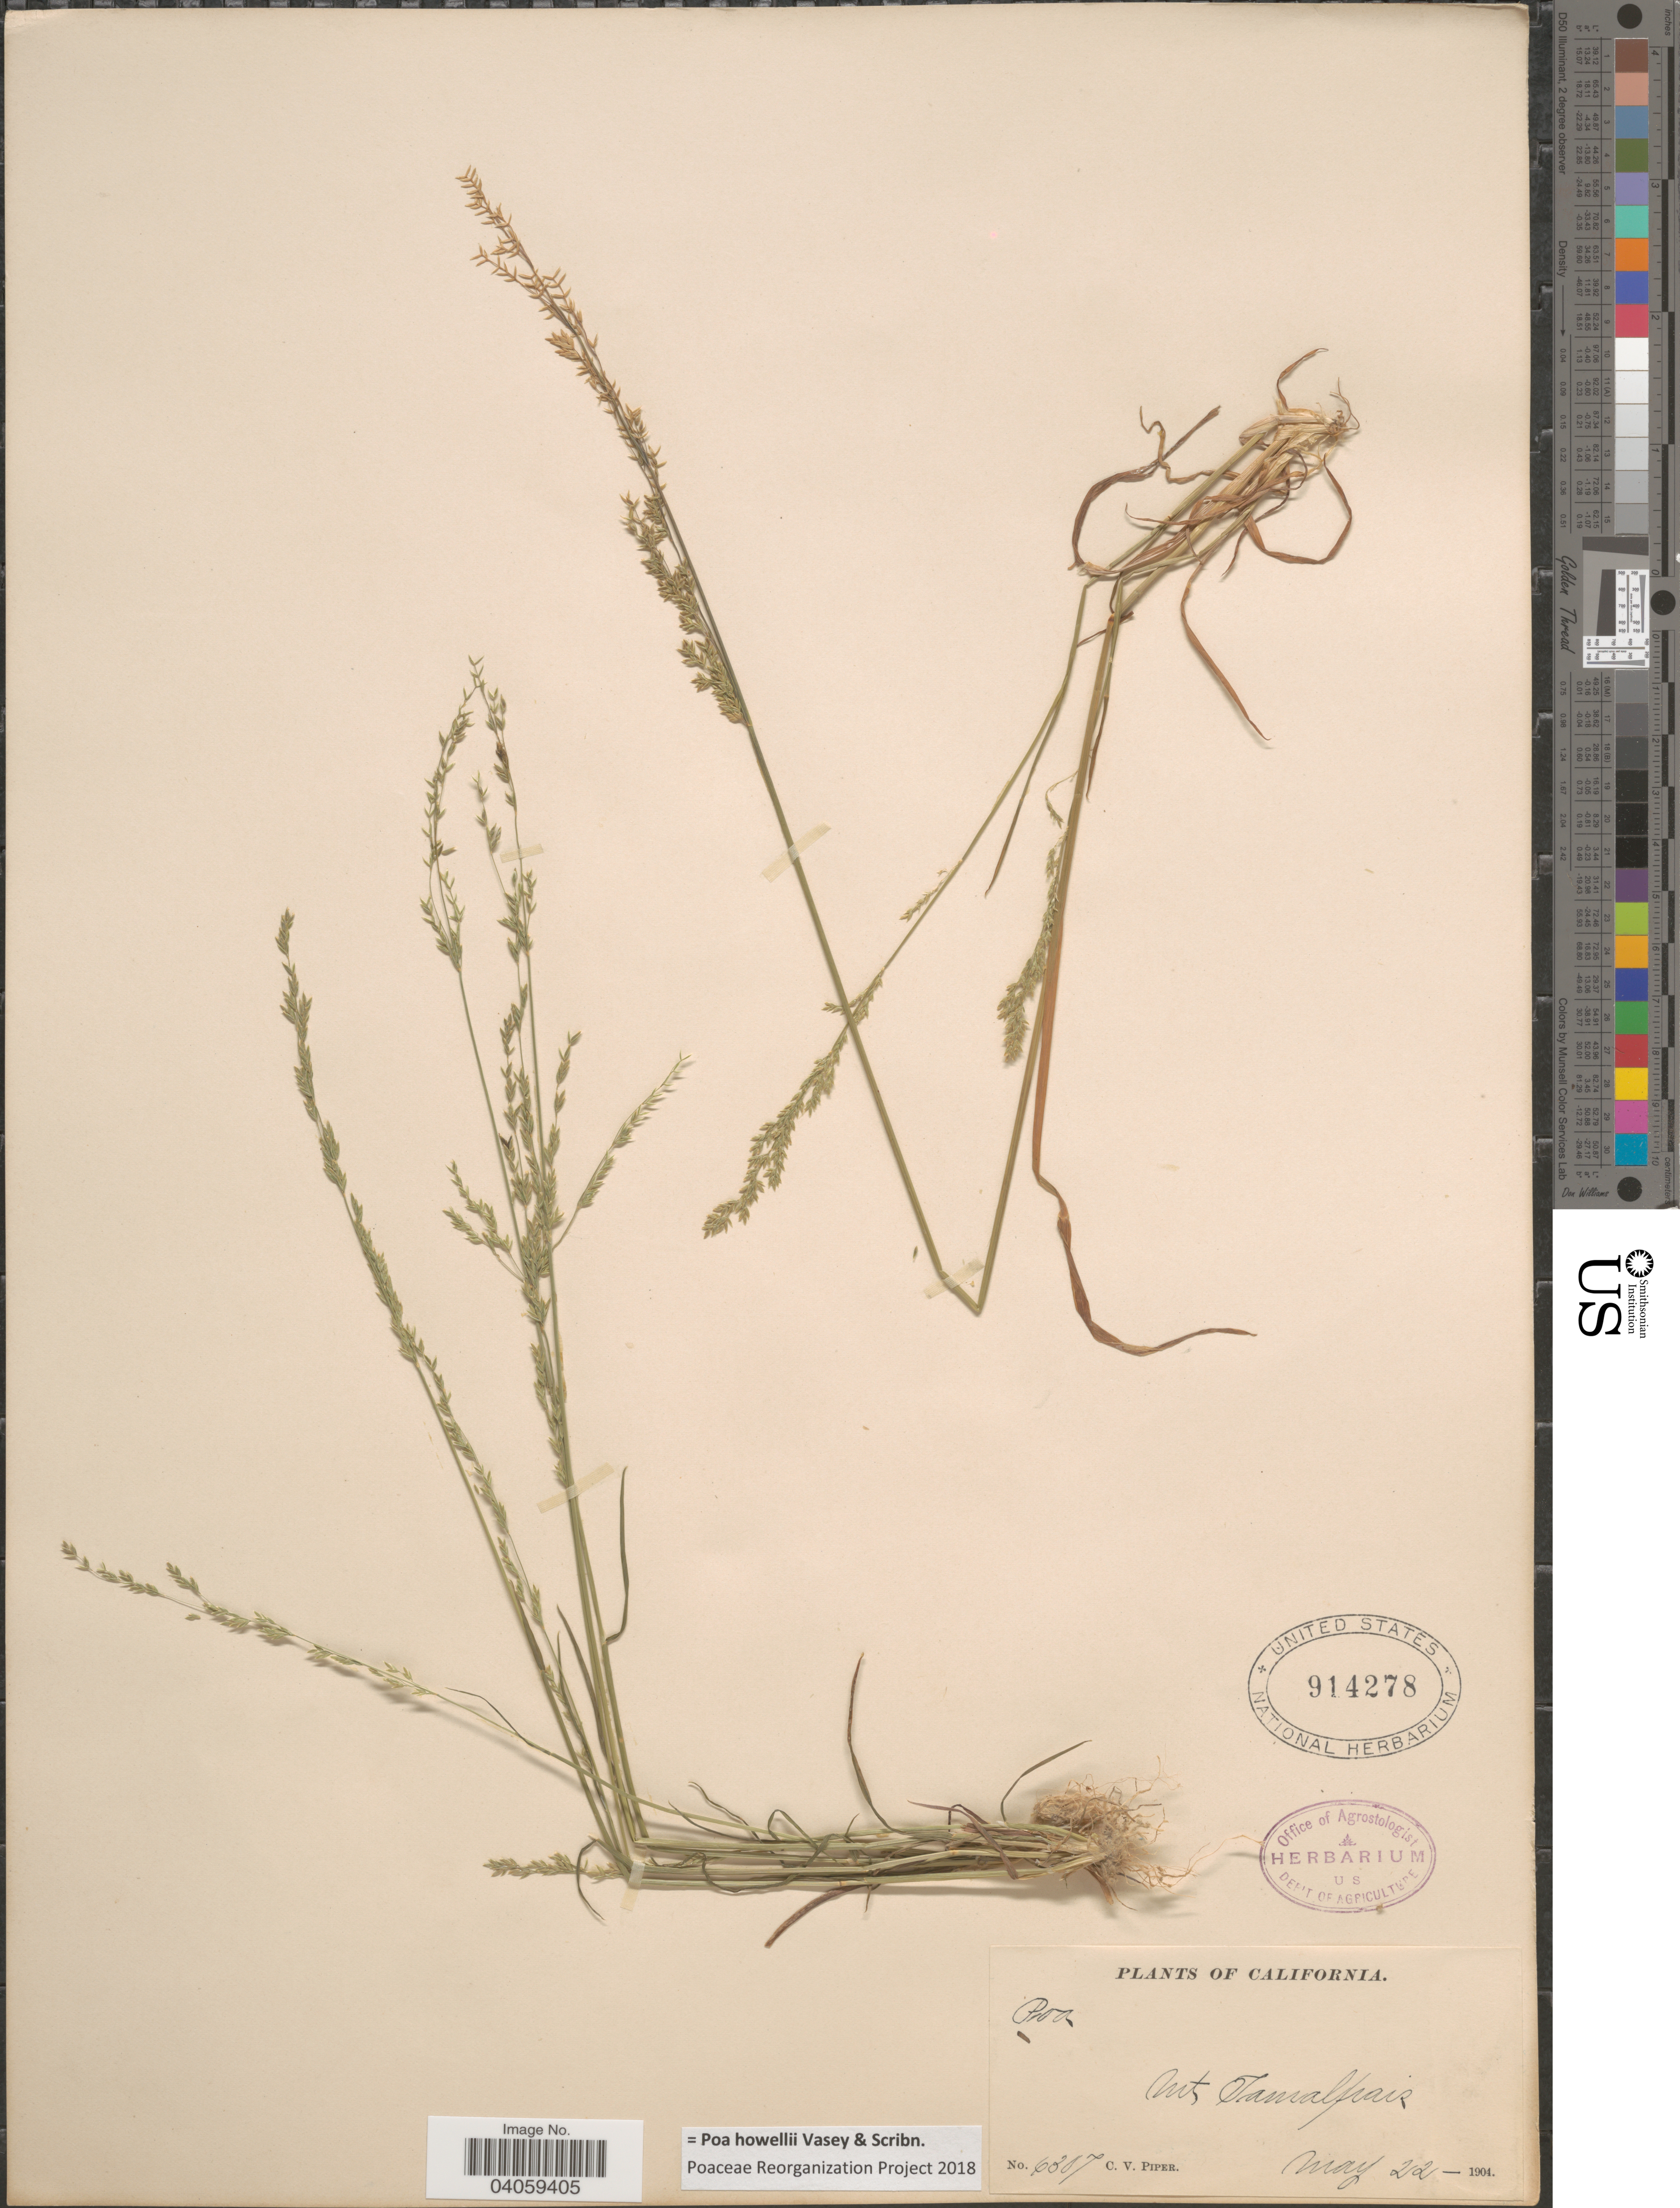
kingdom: Plantae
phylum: Tracheophyta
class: Liliopsida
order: Poales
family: Poaceae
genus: Poa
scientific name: Poa howellii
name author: Vasey & Scribn.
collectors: C. V. Piper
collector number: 6307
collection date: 1904-05-22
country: United States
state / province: California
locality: Mt Tamalpais.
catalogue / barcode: US 914278